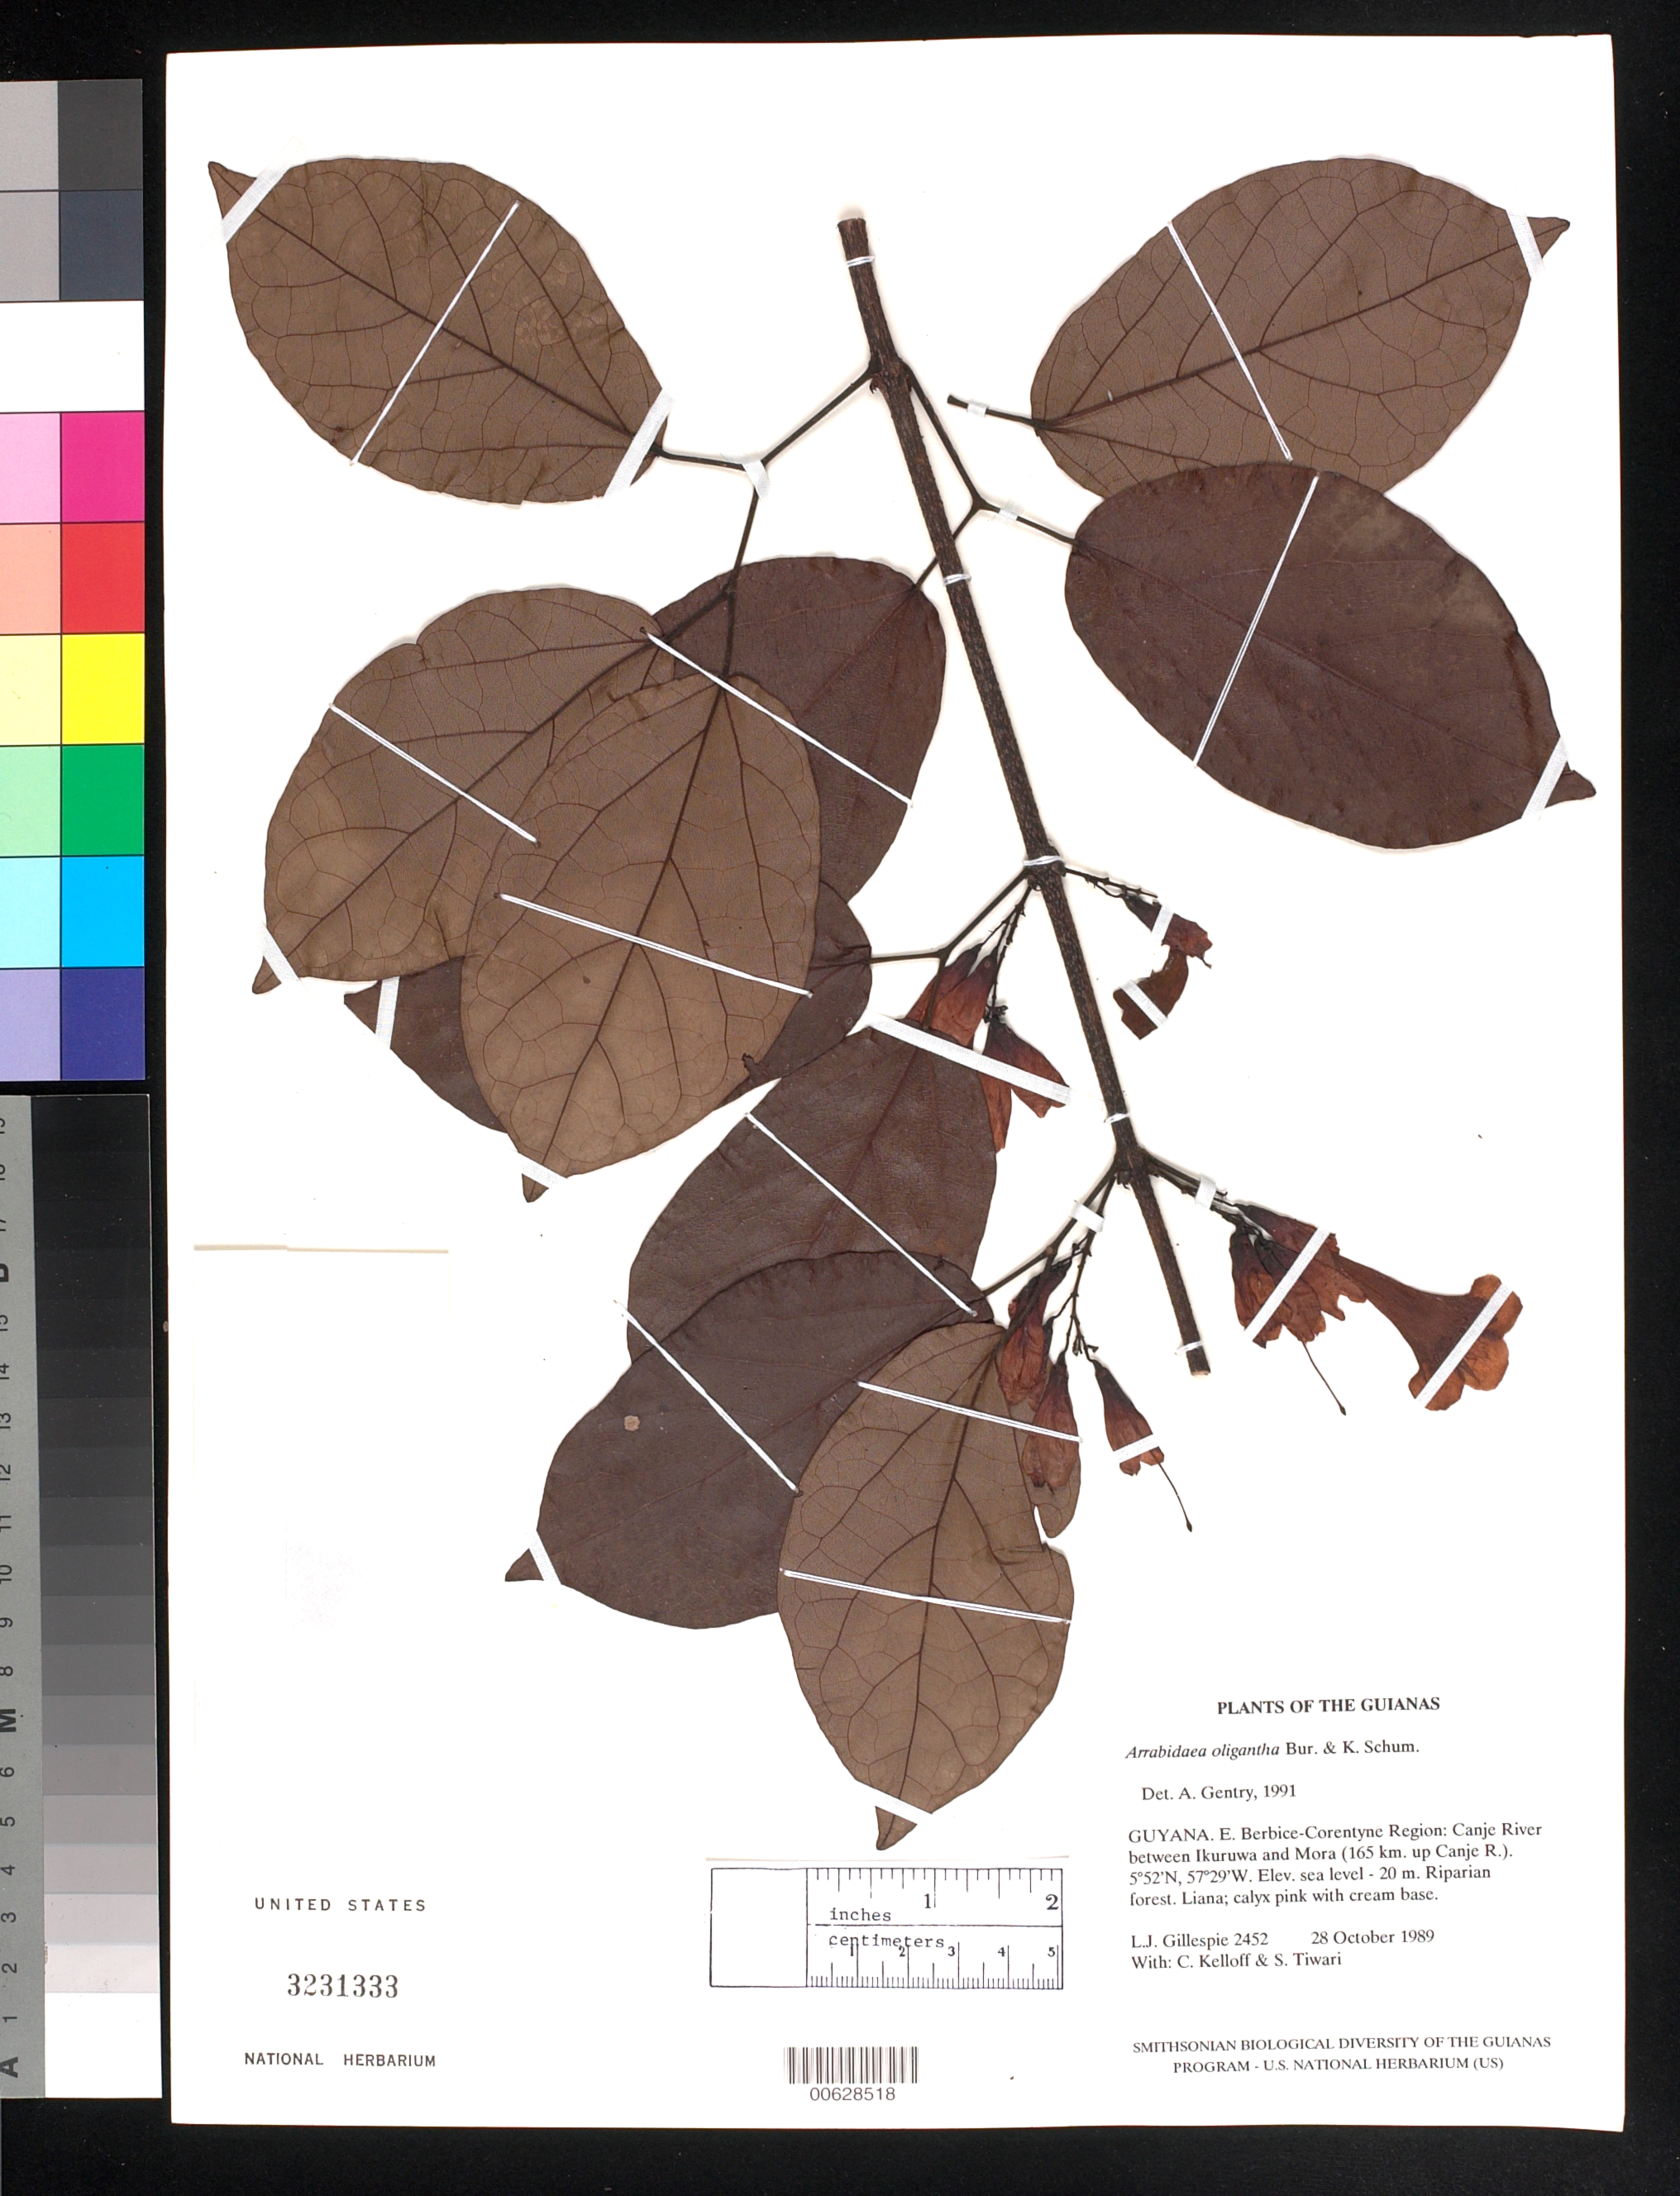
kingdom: Plantae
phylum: Tracheophyta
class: Magnoliopsida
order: Lamiales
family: Bignoniaceae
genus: Fridericia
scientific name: Fridericia oligantha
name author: (Bureau & K. Schum.) L.G. Lohmann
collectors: L. J. Gillespie, C. L. Kelloff & S. Tiwari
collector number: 2452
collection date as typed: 28 October 1989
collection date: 1989-10-28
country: Guyana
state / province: E. Berbice-Corentyne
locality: Canje River between Ikuruwa and Mora (165 km. up Canje R.)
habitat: Riparian forest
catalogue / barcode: US 3231333